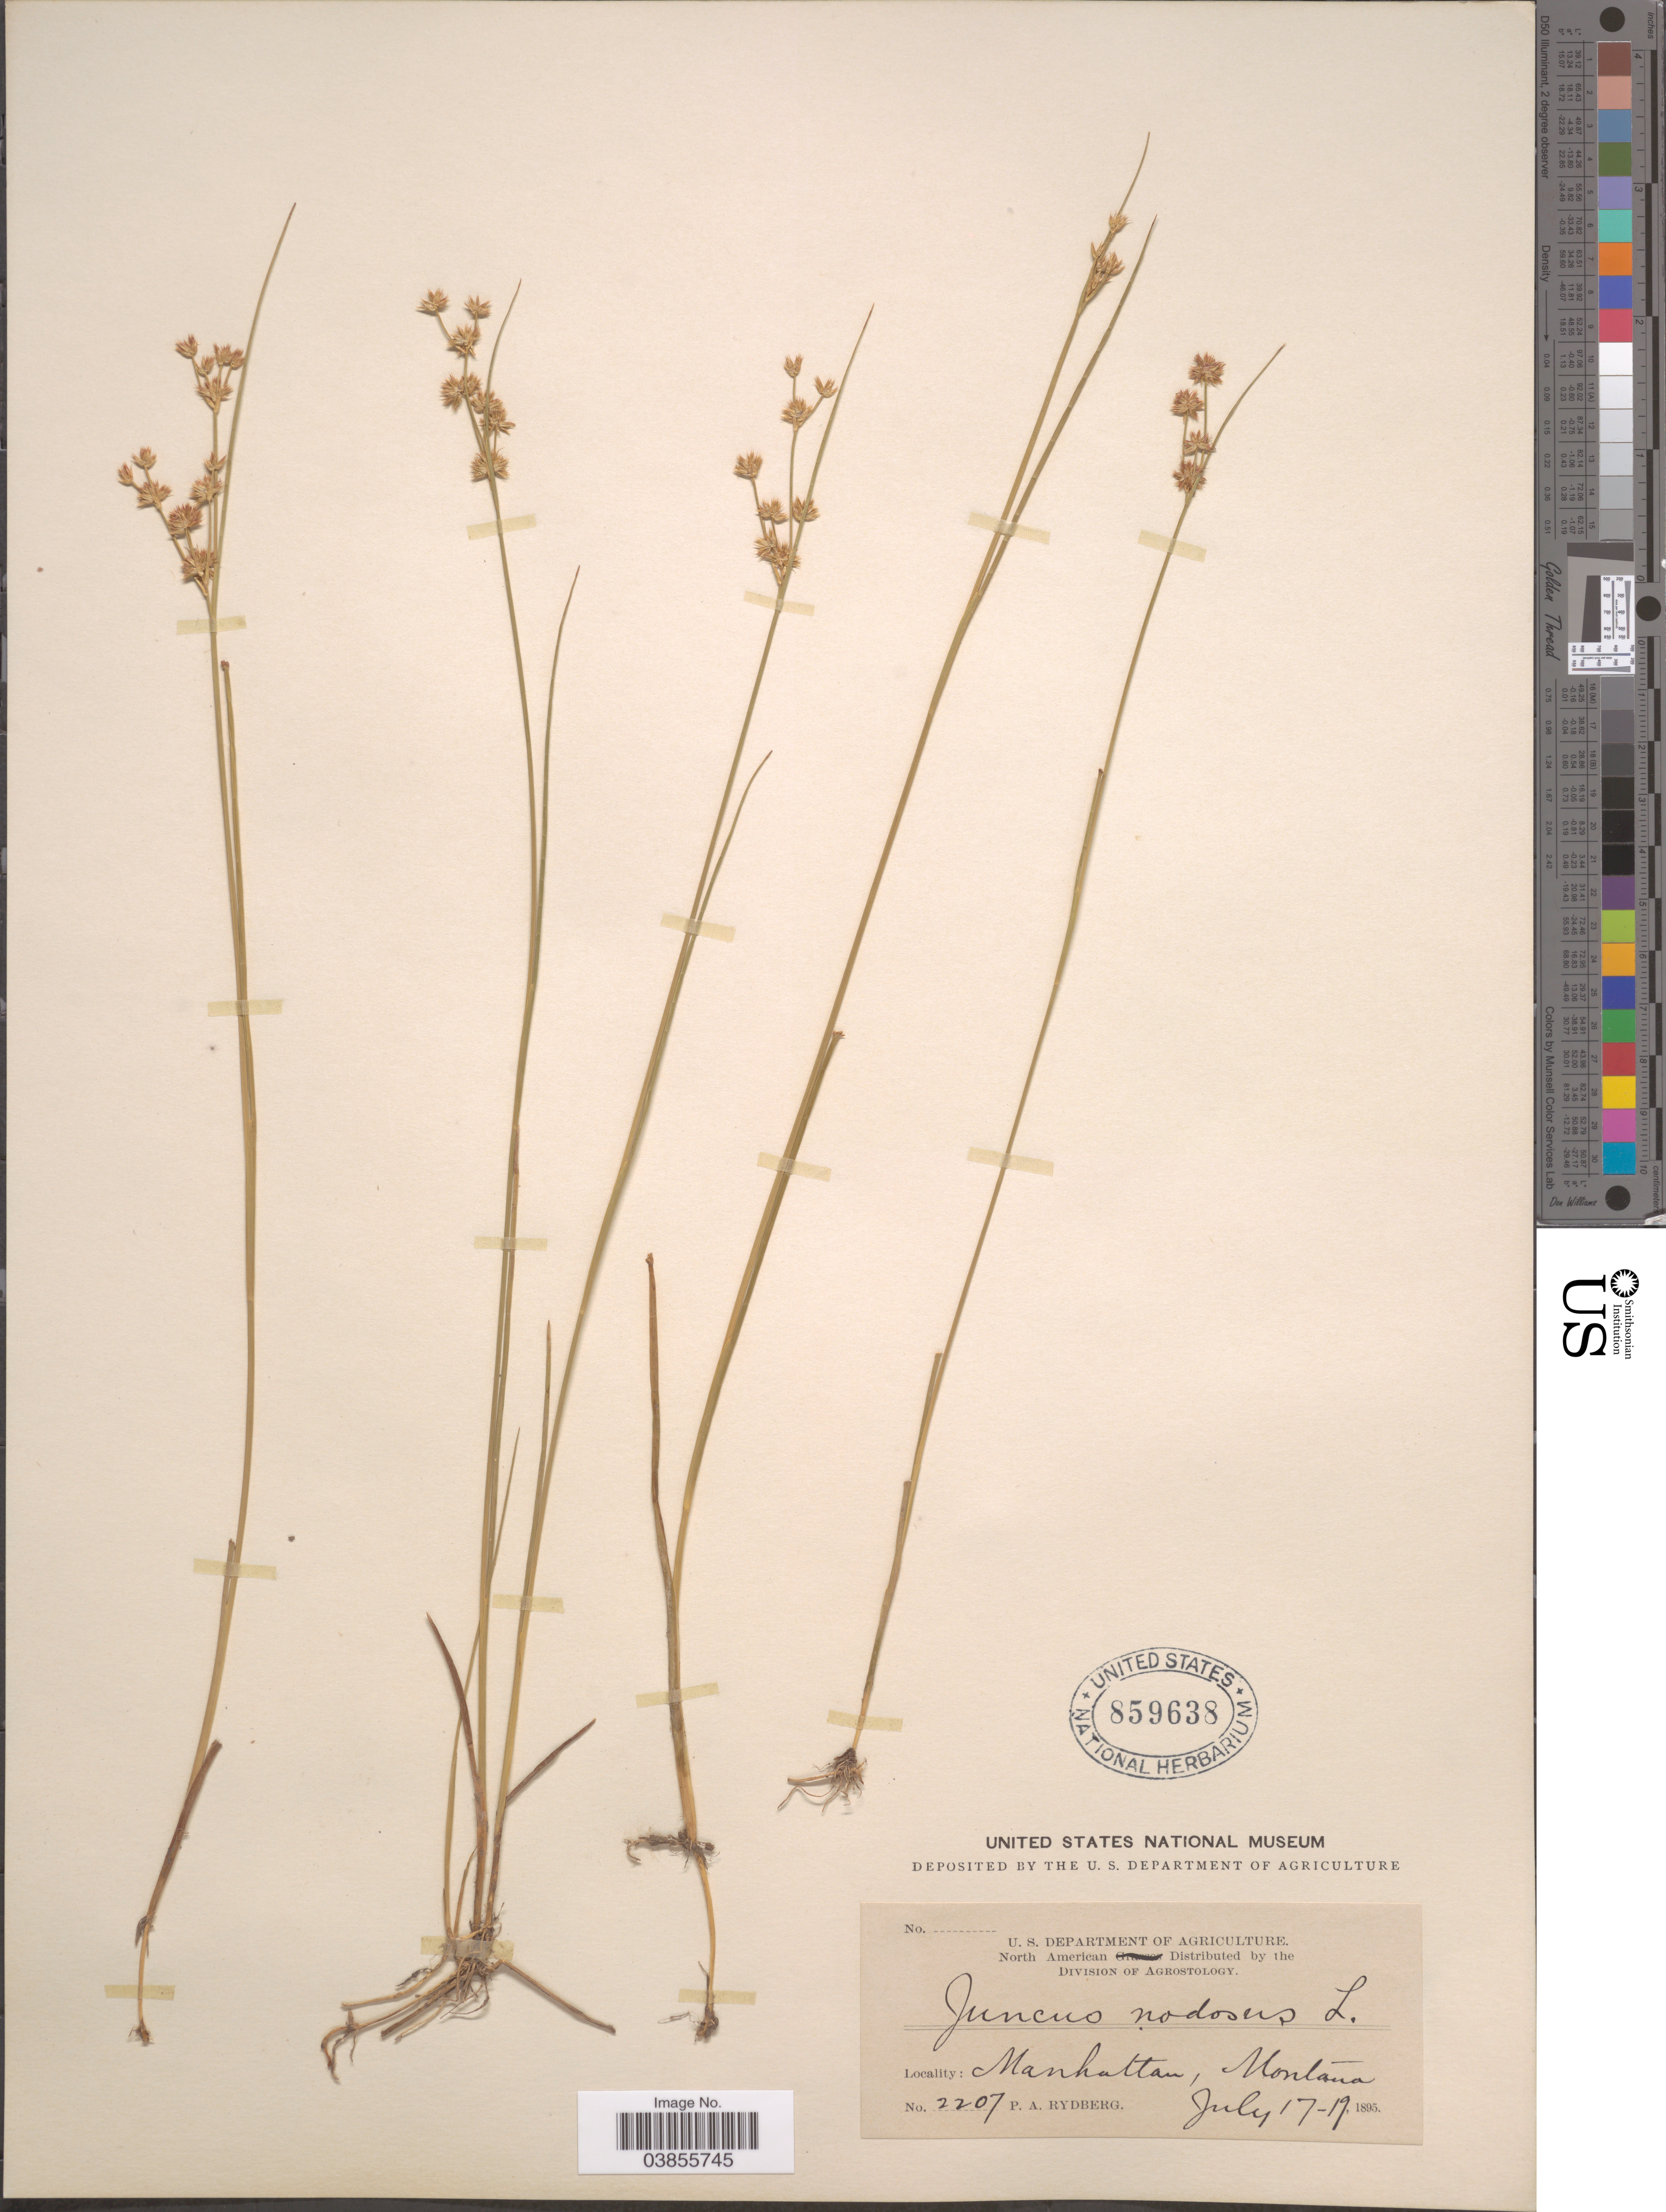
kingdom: Plantae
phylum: Tracheophyta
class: Liliopsida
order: Poales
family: Juncaceae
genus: Juncus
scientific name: Juncus nodosus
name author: L.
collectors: P. A. Rydberg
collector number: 2207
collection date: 1895-07-17/1895-07-19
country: United States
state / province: Montana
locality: Manhattan.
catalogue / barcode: US 859638